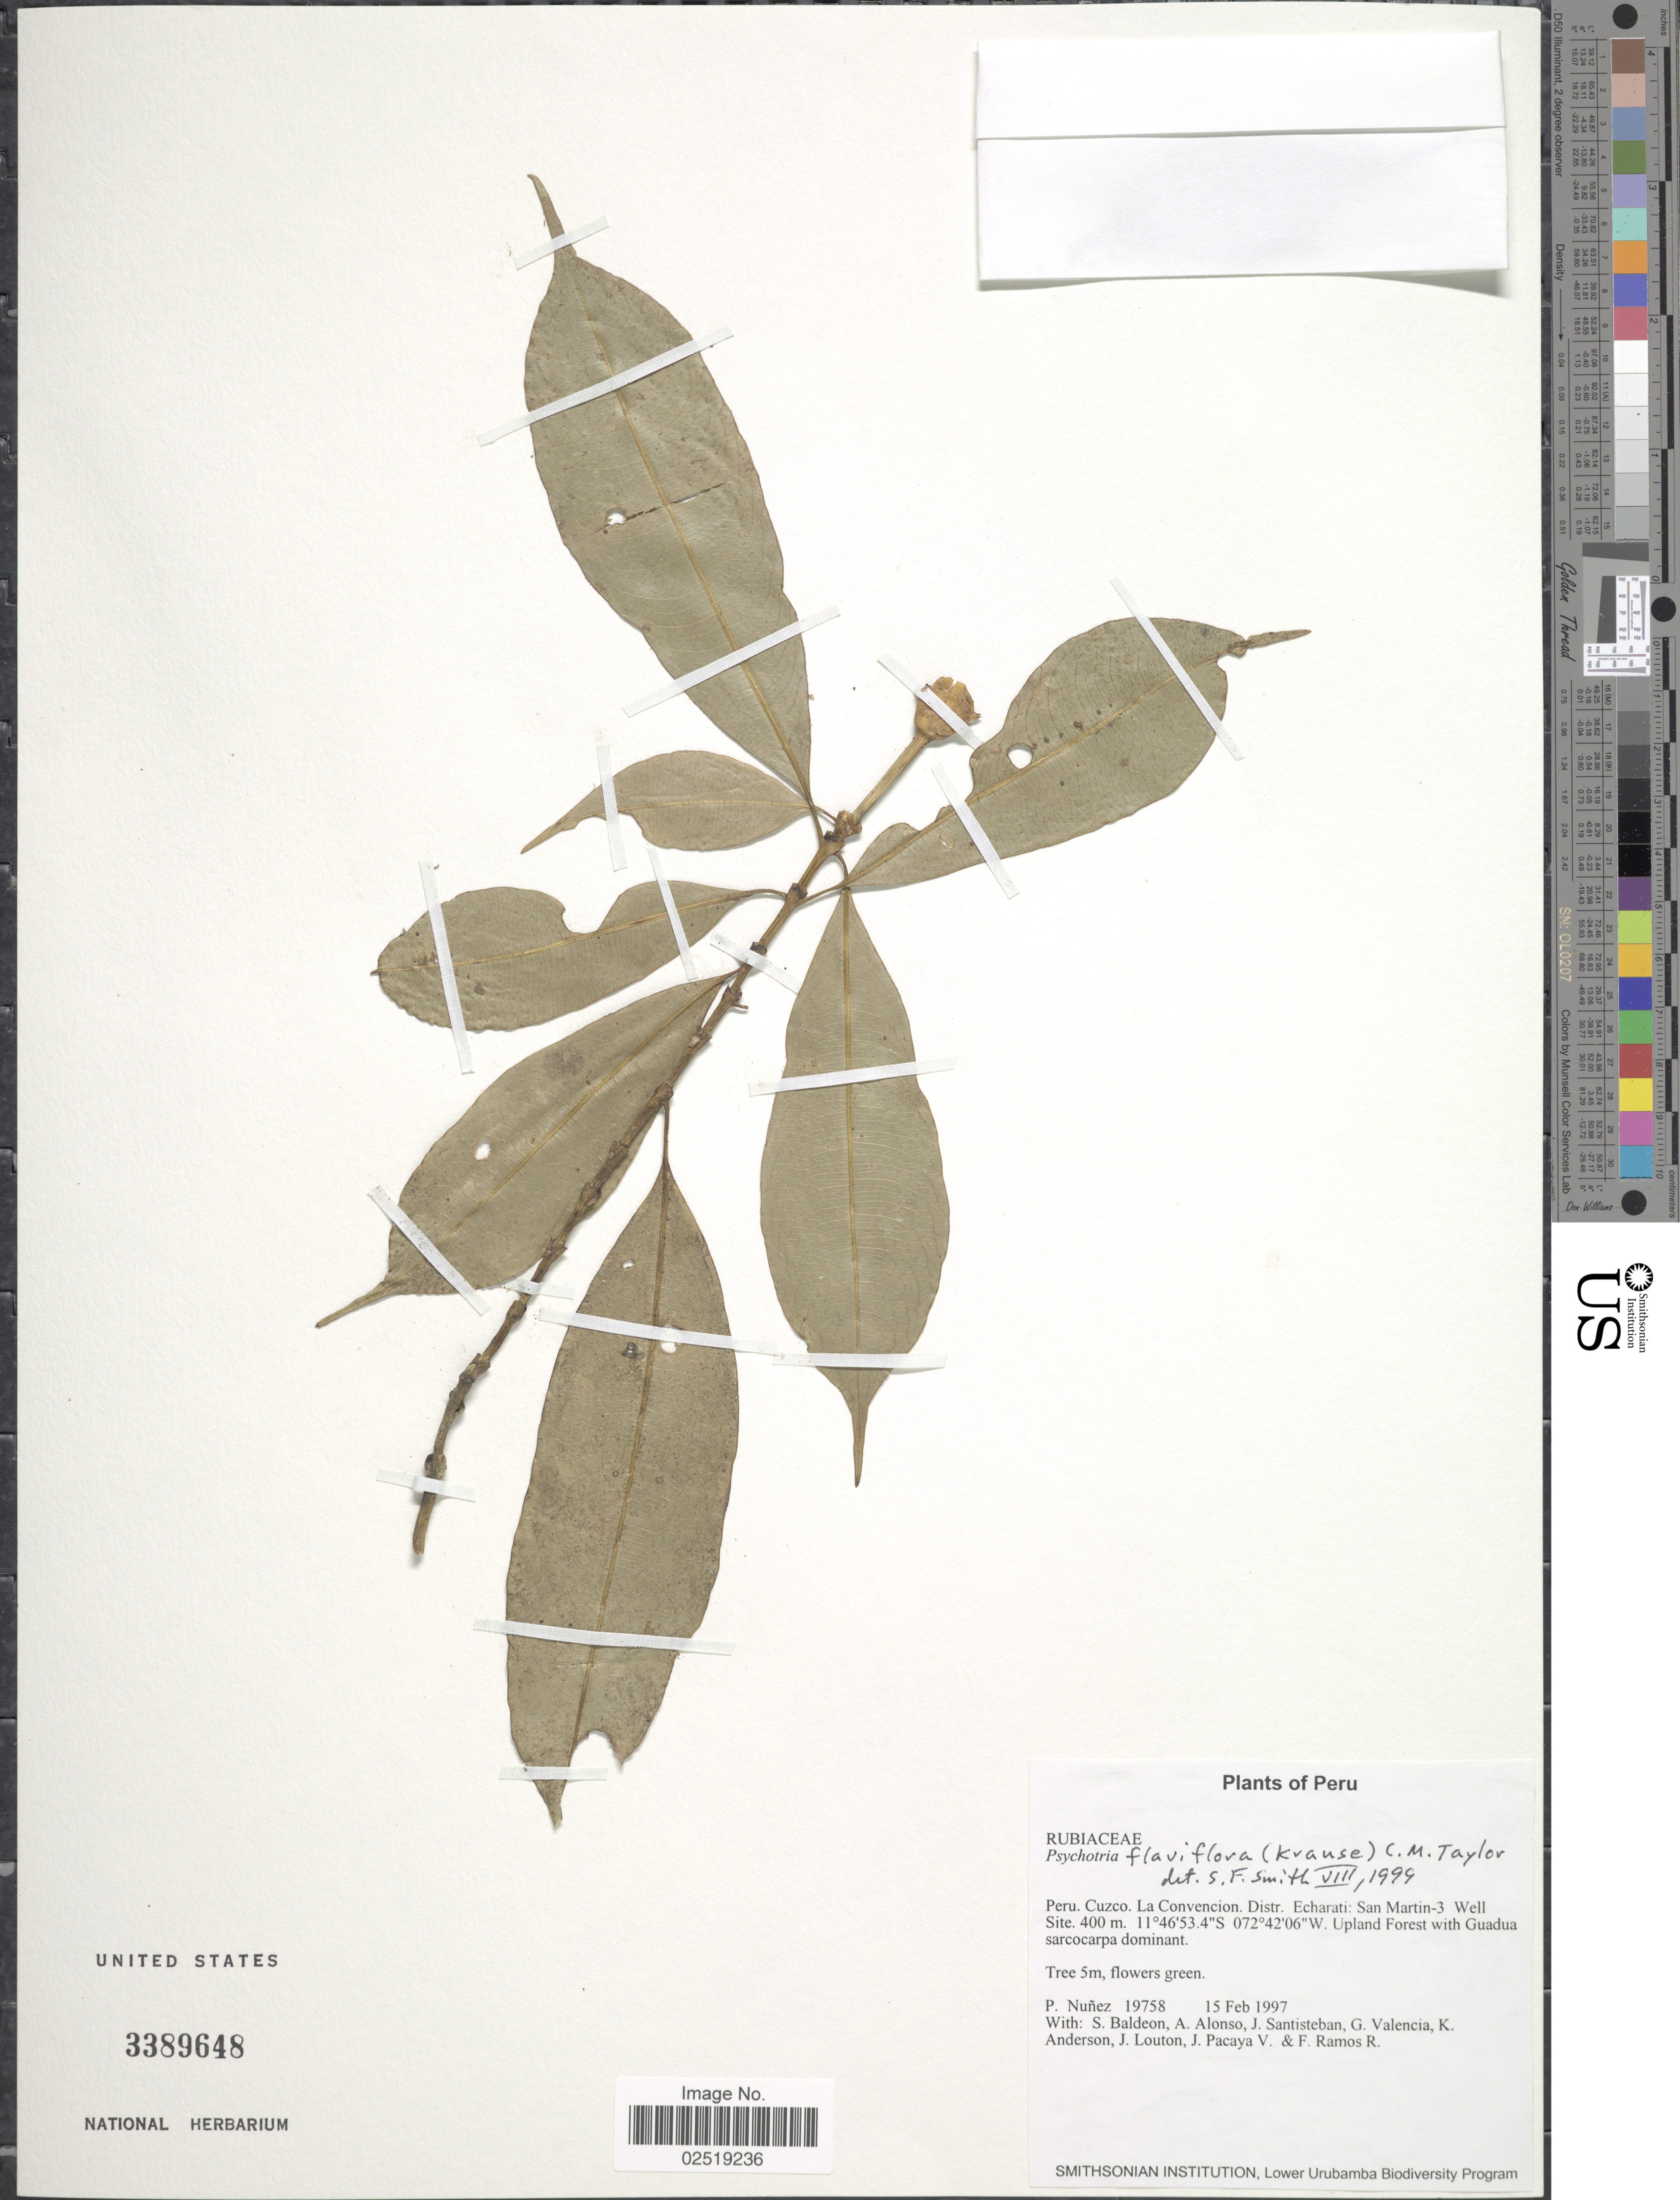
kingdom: Plantae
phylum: Tracheophyta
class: Magnoliopsida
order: Gentianales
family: Rubiaceae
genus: Psychotria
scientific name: Psychotria flaviflora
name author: (K. Krause) C.M. Taylor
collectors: P. Nuñez V., S. Baldeon, A. Alonso, J. Santisteban & et al.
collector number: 19758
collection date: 1997-02-15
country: Peru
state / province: Cusco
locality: Cuzco. La Convencion. Distr. Echarati: San Martin-3 Well Site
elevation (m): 400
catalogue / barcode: US 3389648